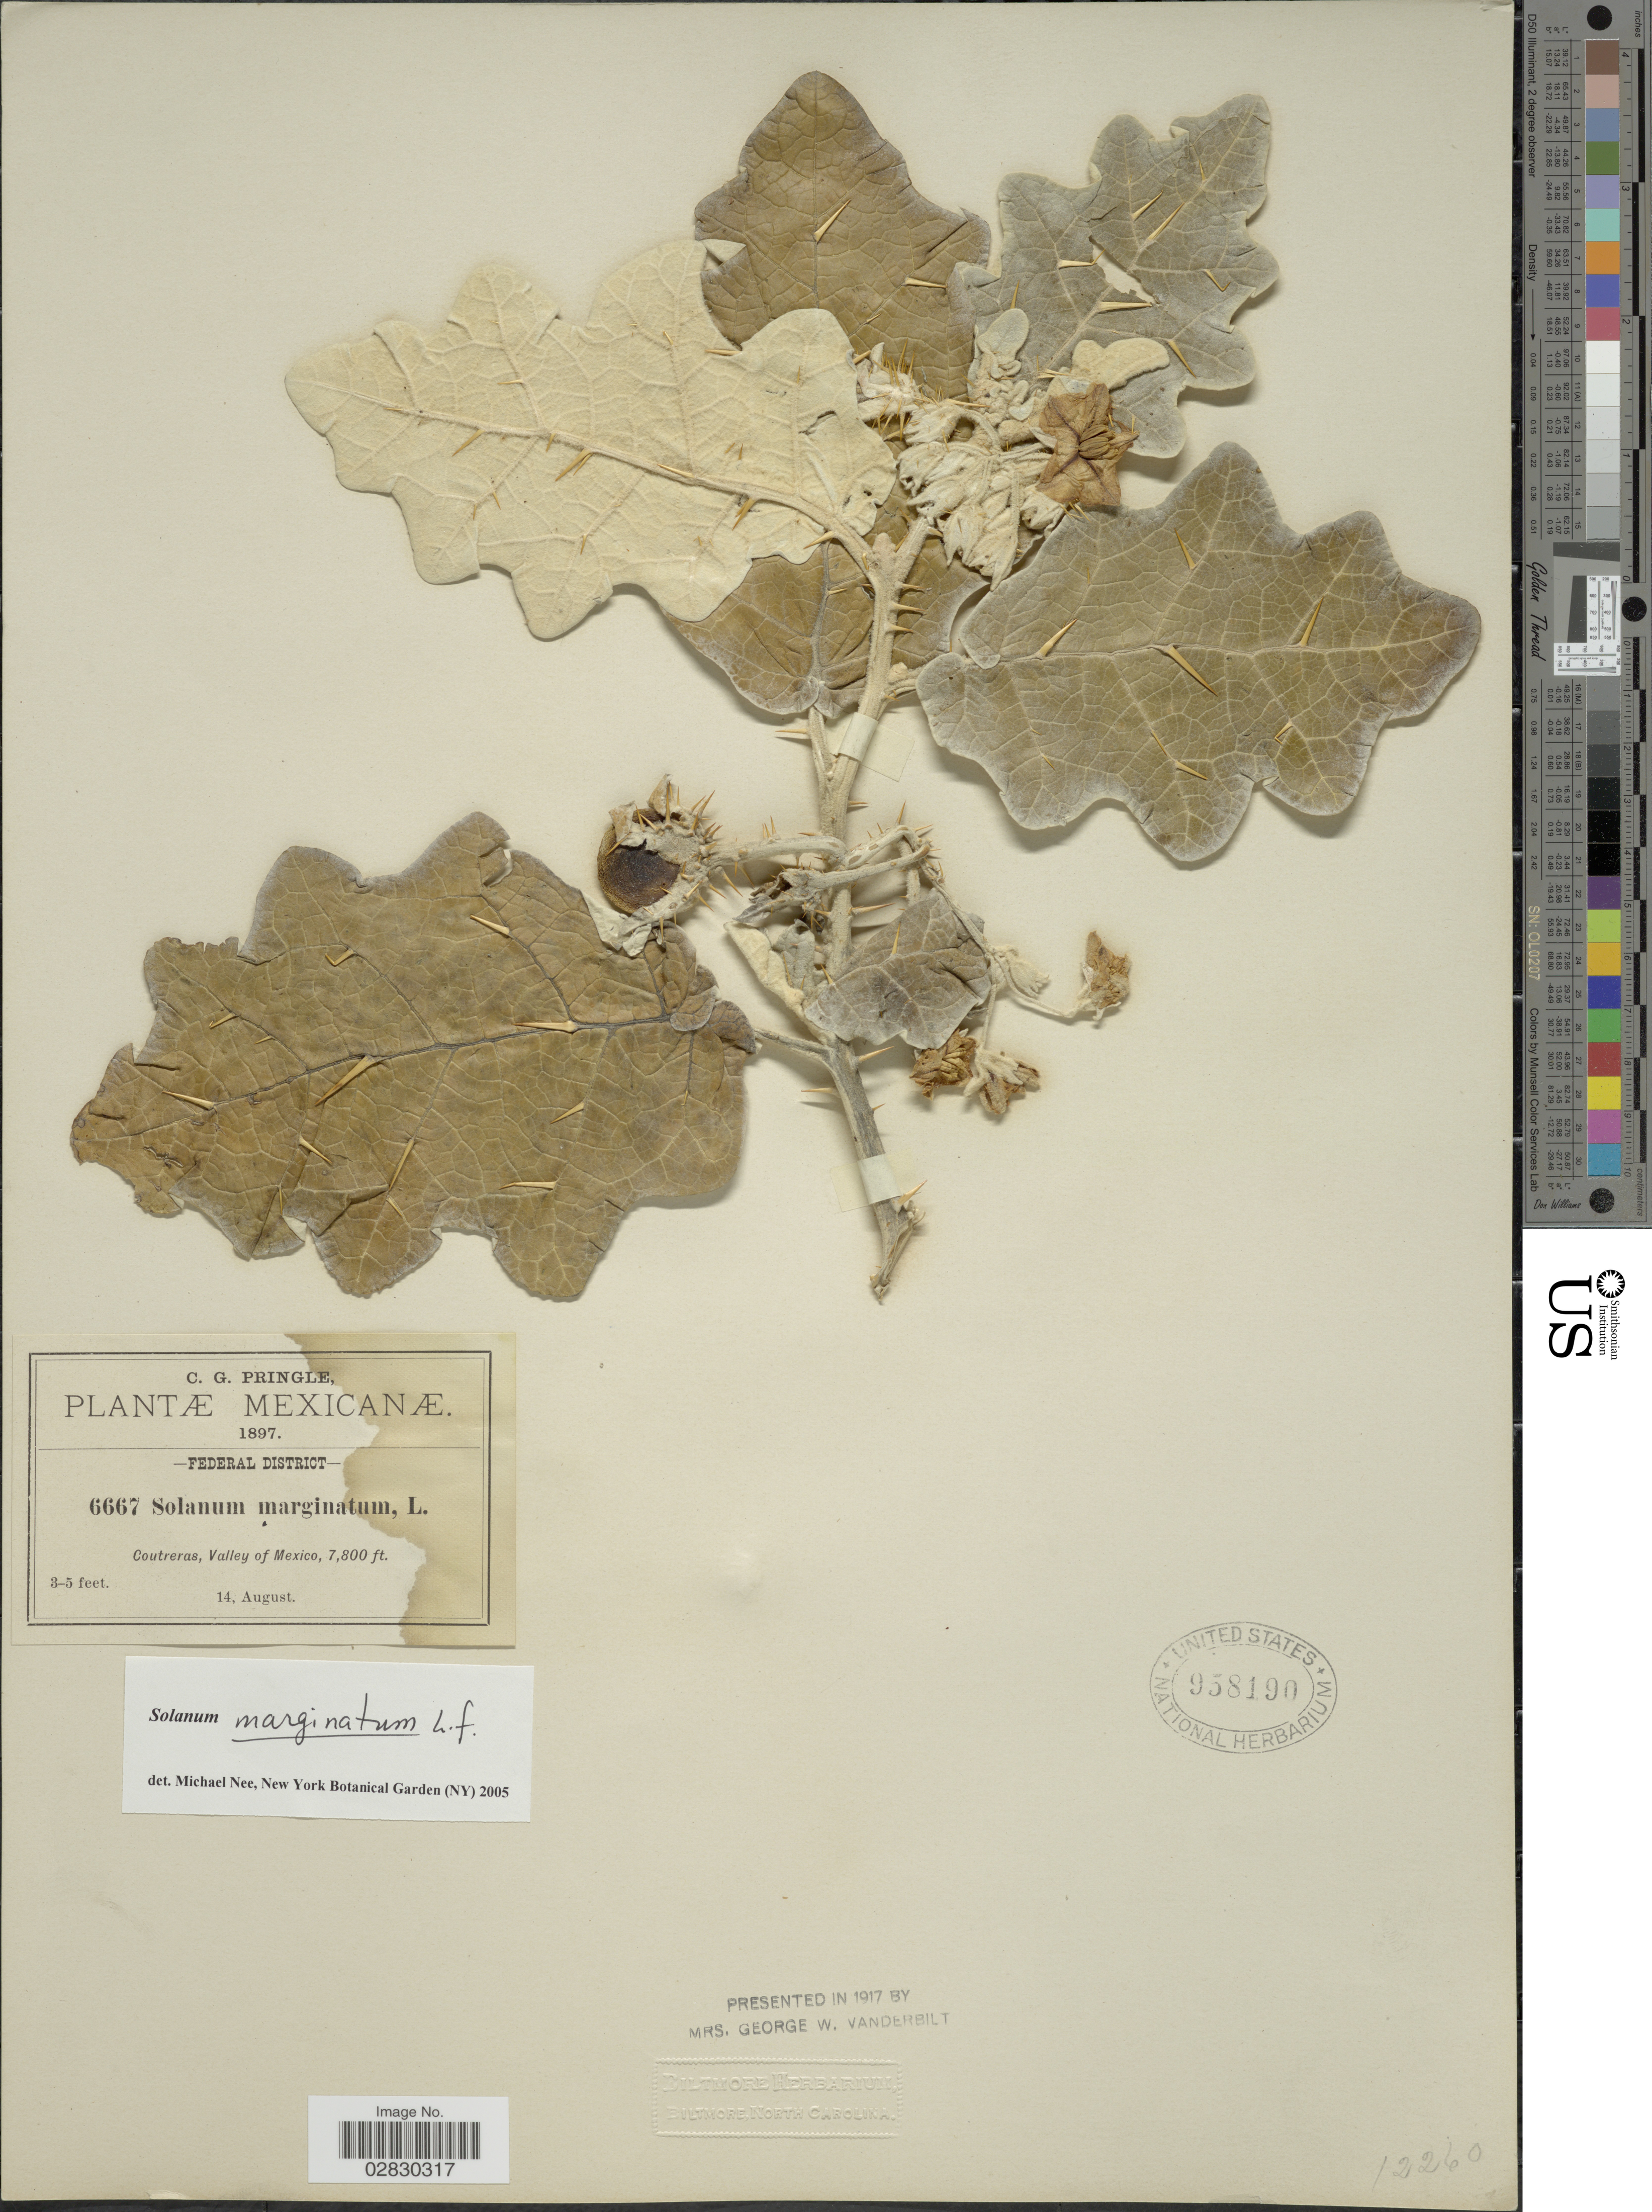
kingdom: Plantae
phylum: Tracheophyta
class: Magnoliopsida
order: Solanales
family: Solanaceae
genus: Solanum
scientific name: Solanum marginatum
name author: L. f.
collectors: C. G. Pringle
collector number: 6667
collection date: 1897-08-14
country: Mexico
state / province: Distrito Federal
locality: Federal District. Contreras, Valley of Mexico.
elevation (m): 2377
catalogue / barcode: US 958190